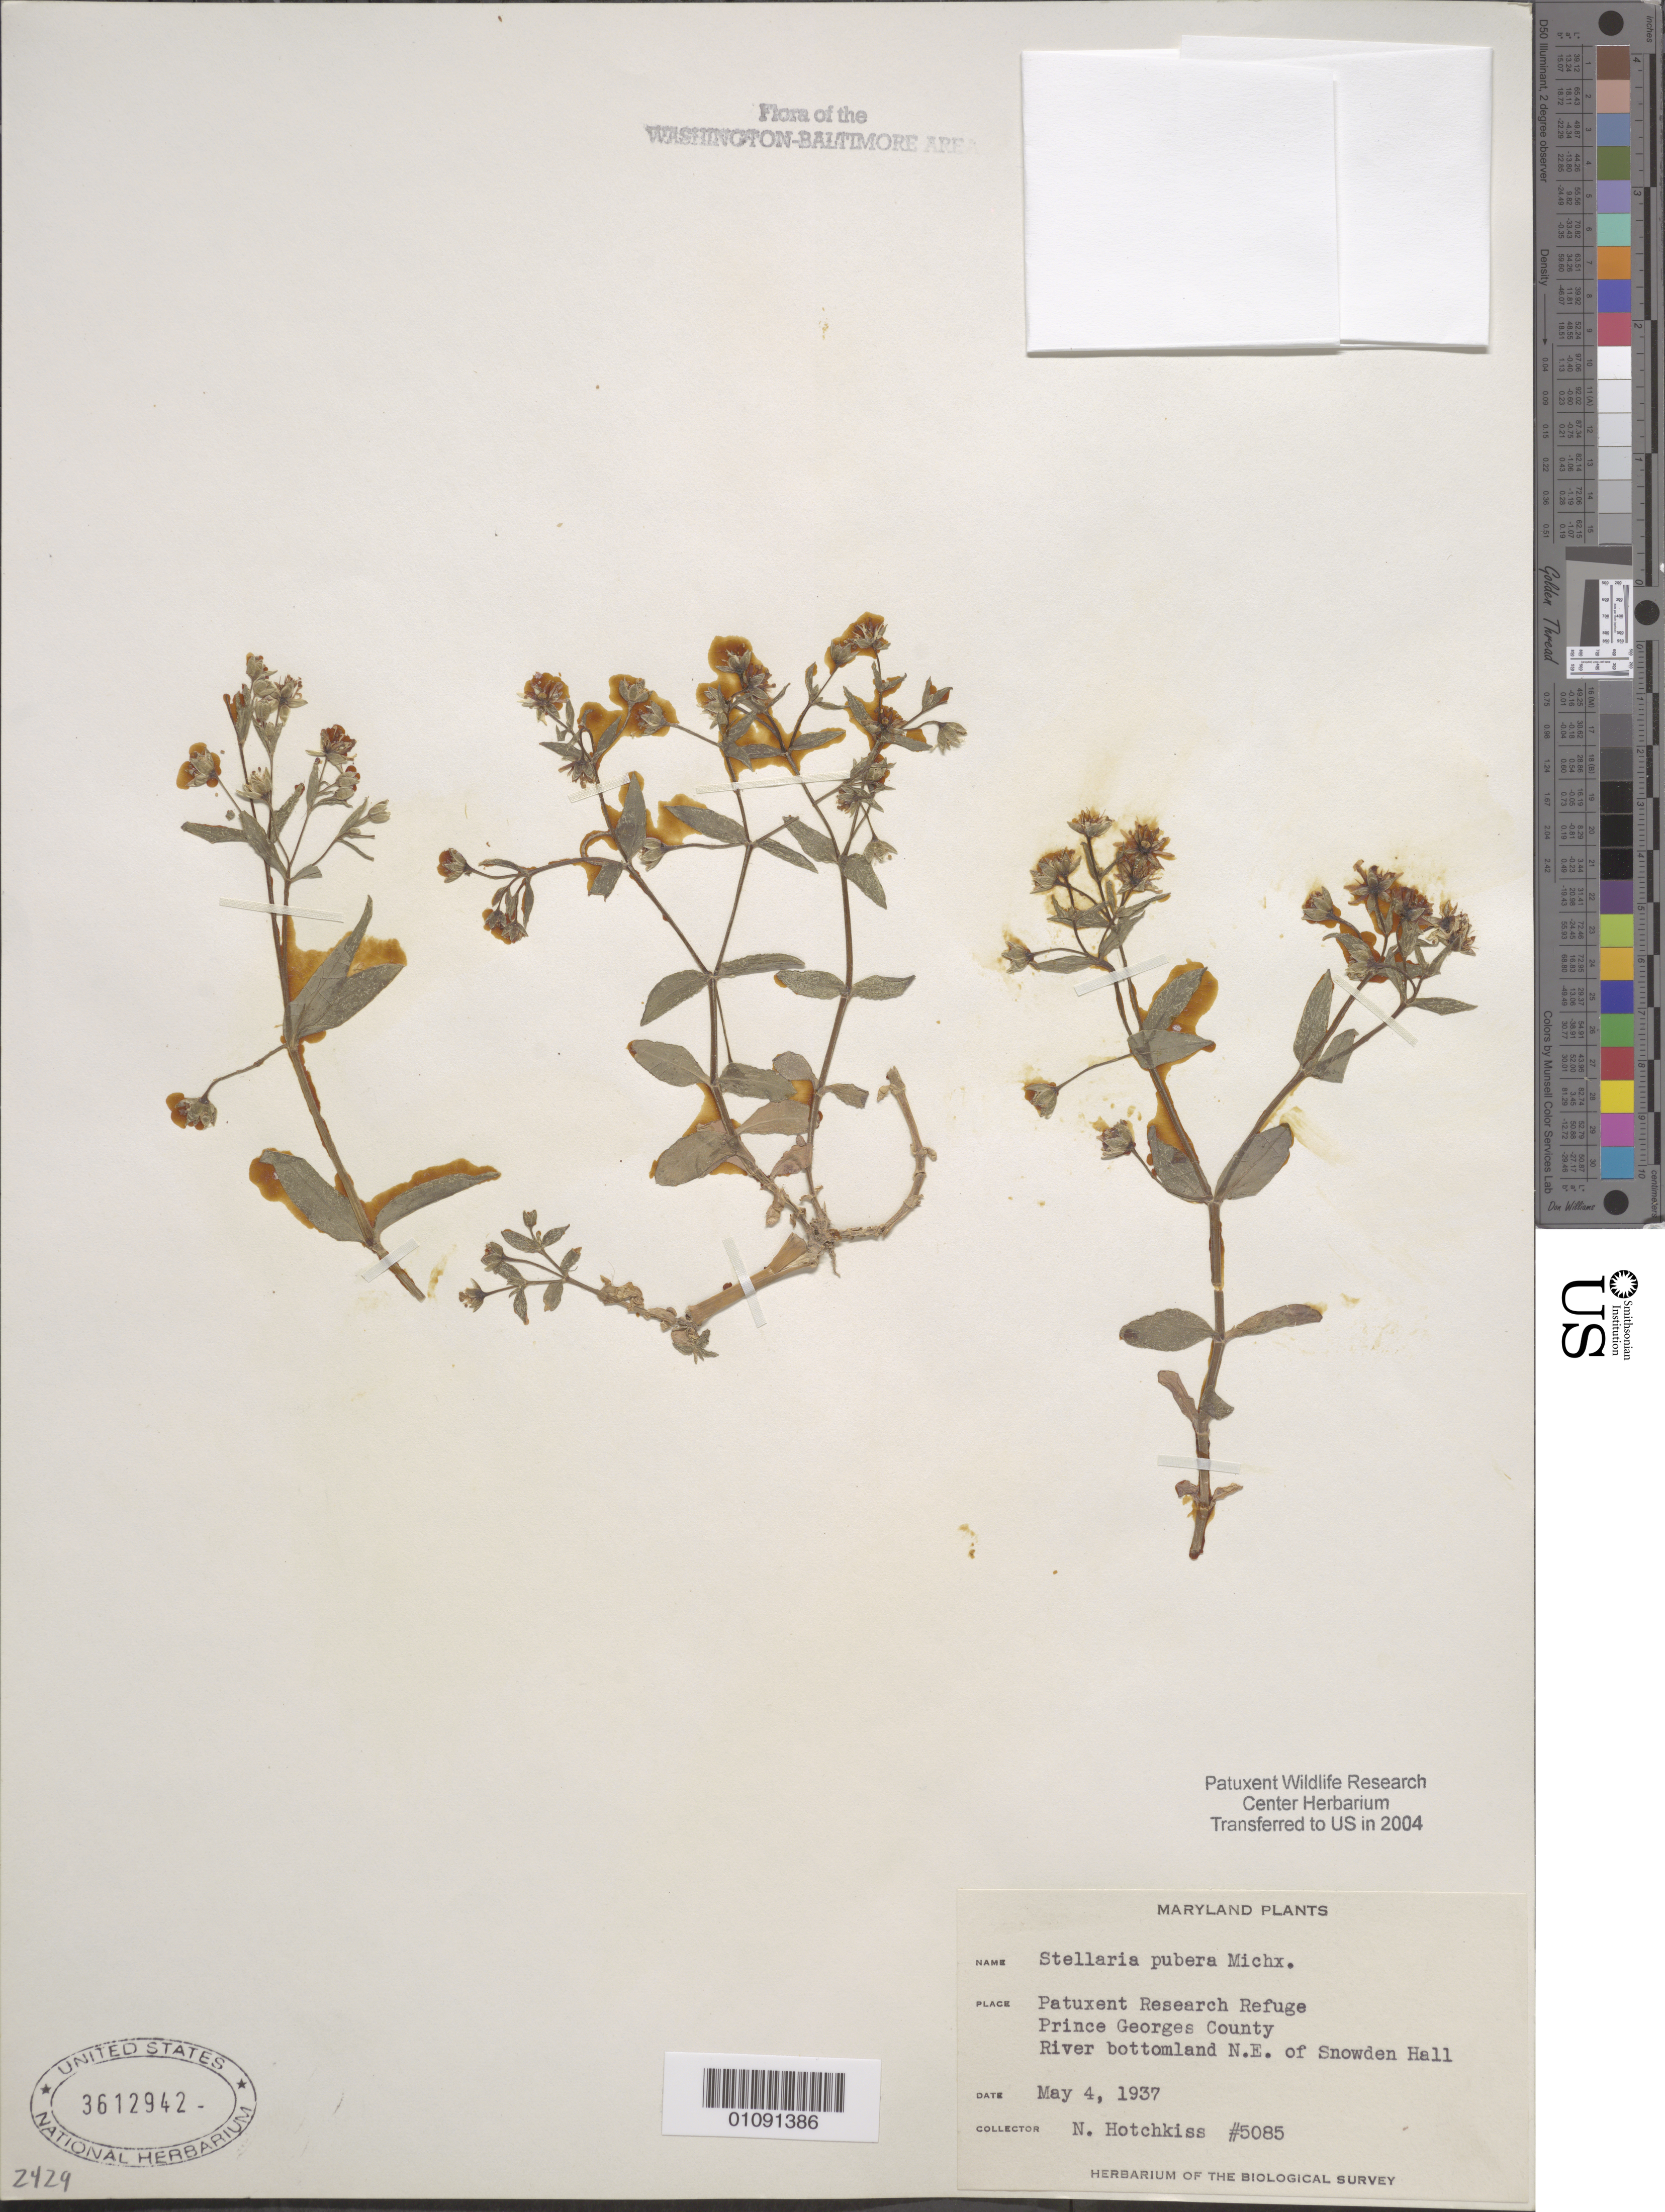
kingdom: Plantae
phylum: Tracheophyta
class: Magnoliopsida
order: Caryophyllales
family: Caryophyllaceae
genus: Stellaria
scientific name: Stellaria pubera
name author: Michx.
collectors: N. Hotchkiss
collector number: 5085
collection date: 1937-05-04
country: United States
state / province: Maryland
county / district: Prince George's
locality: Patuxent Wildlife Refuge. N.E. of Snowden Hall.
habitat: River bottomland.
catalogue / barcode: US 3612942